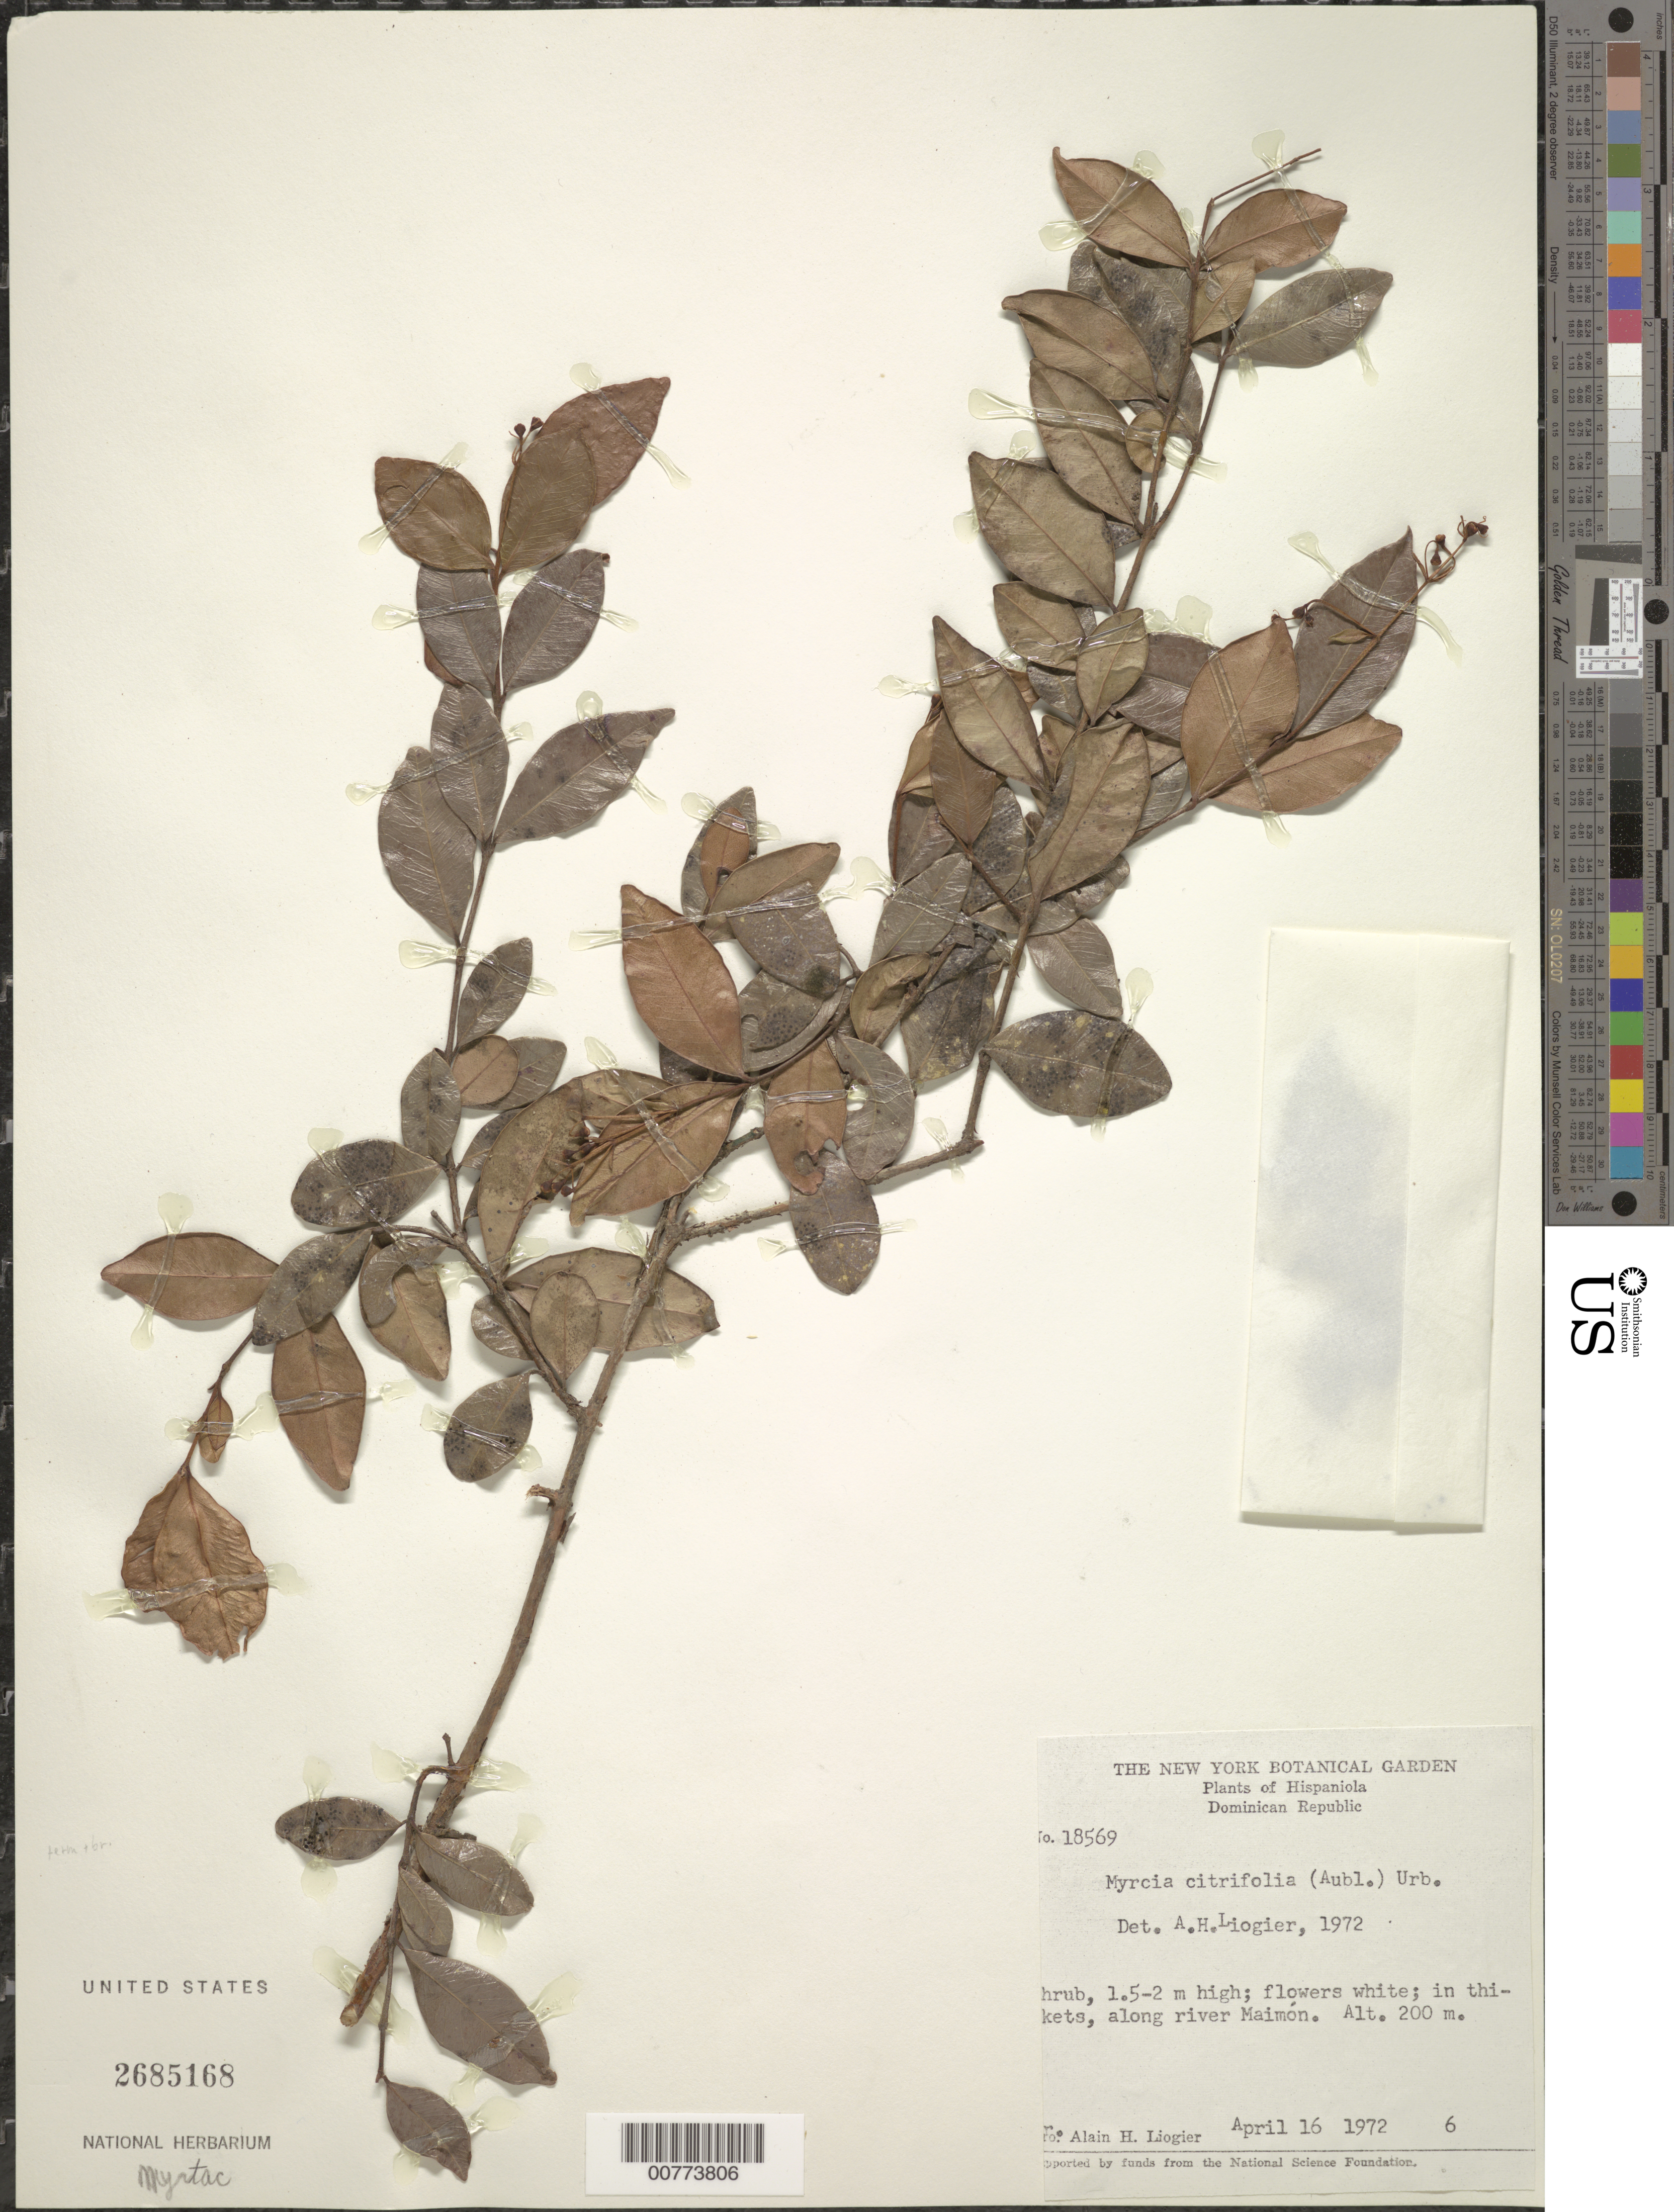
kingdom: Plantae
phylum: Tracheophyta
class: Magnoliopsida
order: Myrtales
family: Myrtaceae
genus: Myrcia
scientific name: Myrcia citrifolia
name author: (Aubl.) Urb.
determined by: Liogier, Alain H.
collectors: A. H. Liogier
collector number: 18569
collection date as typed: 16 Apr 1972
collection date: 1972-04-16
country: Dominican Republic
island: Hispaniola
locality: Along river Maimón.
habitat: Thickets, along river.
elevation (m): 200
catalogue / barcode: US 2685168